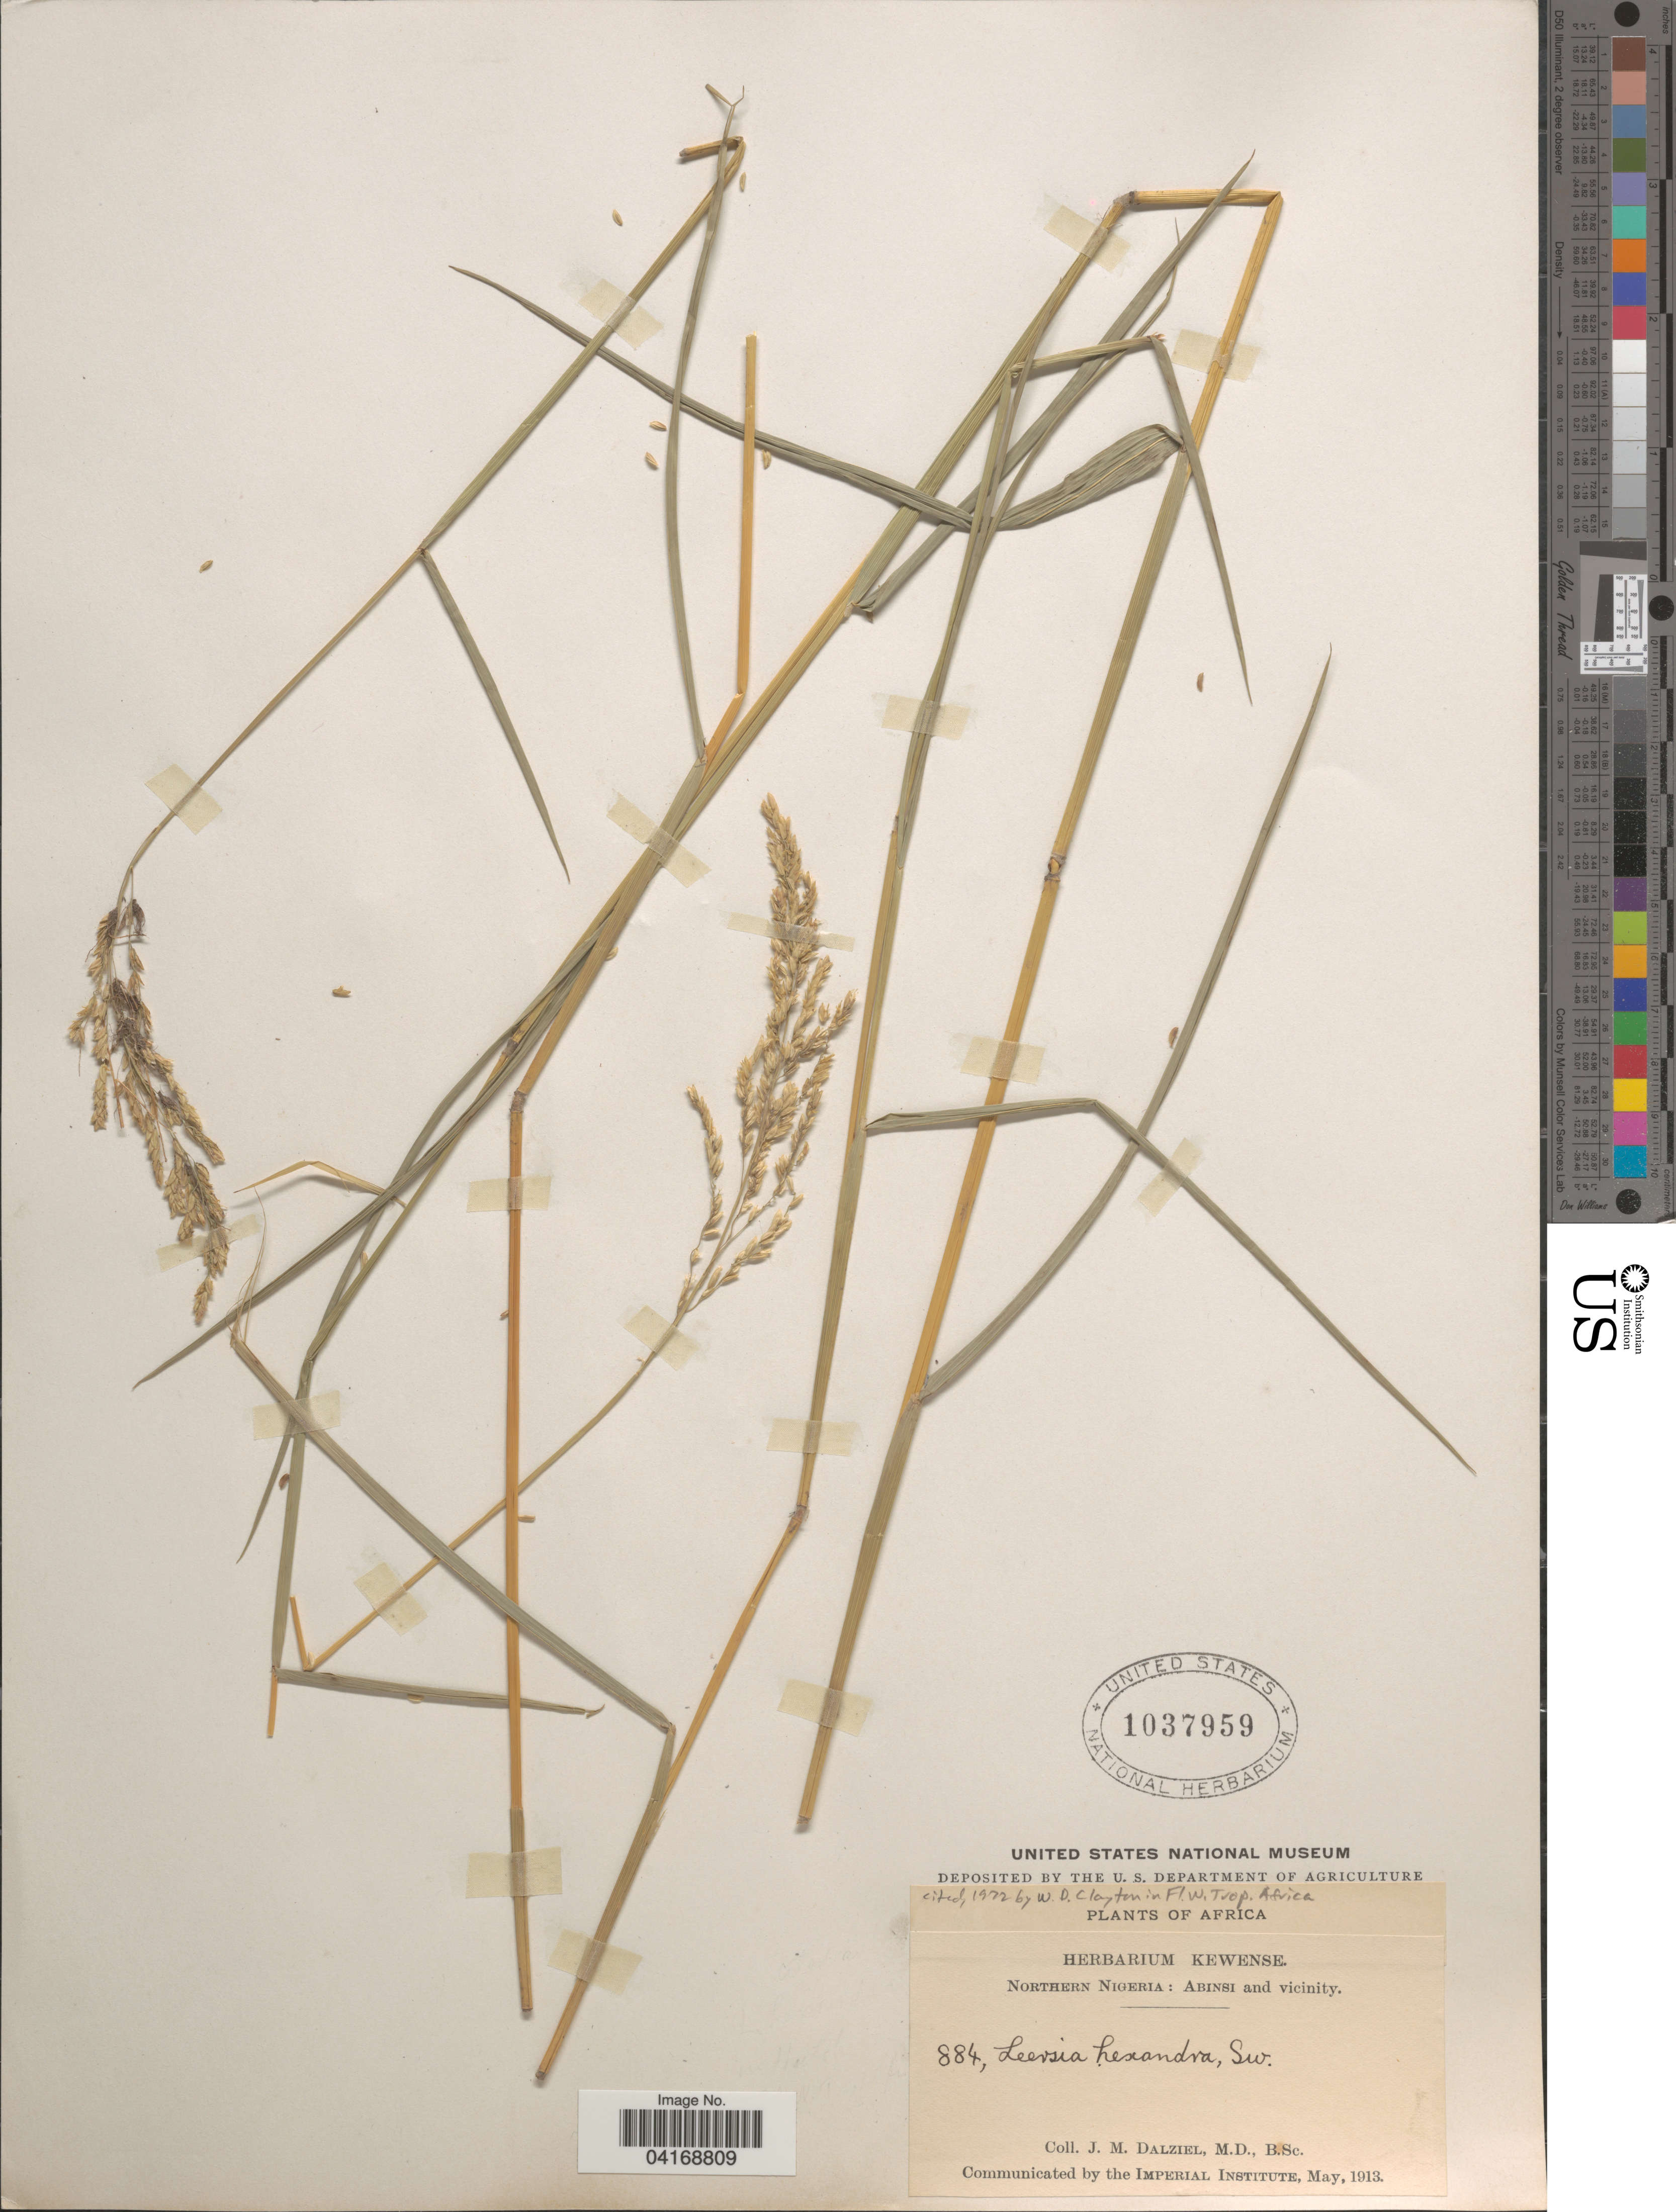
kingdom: Plantae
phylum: Tracheophyta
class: Liliopsida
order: Poales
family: Poaceae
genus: Leersia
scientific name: Leersia hexandra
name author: Sw.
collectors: J. Dalziel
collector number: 884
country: Nigeria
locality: Northern Nigeria: Abinsi and vicinity.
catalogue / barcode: US 1037959